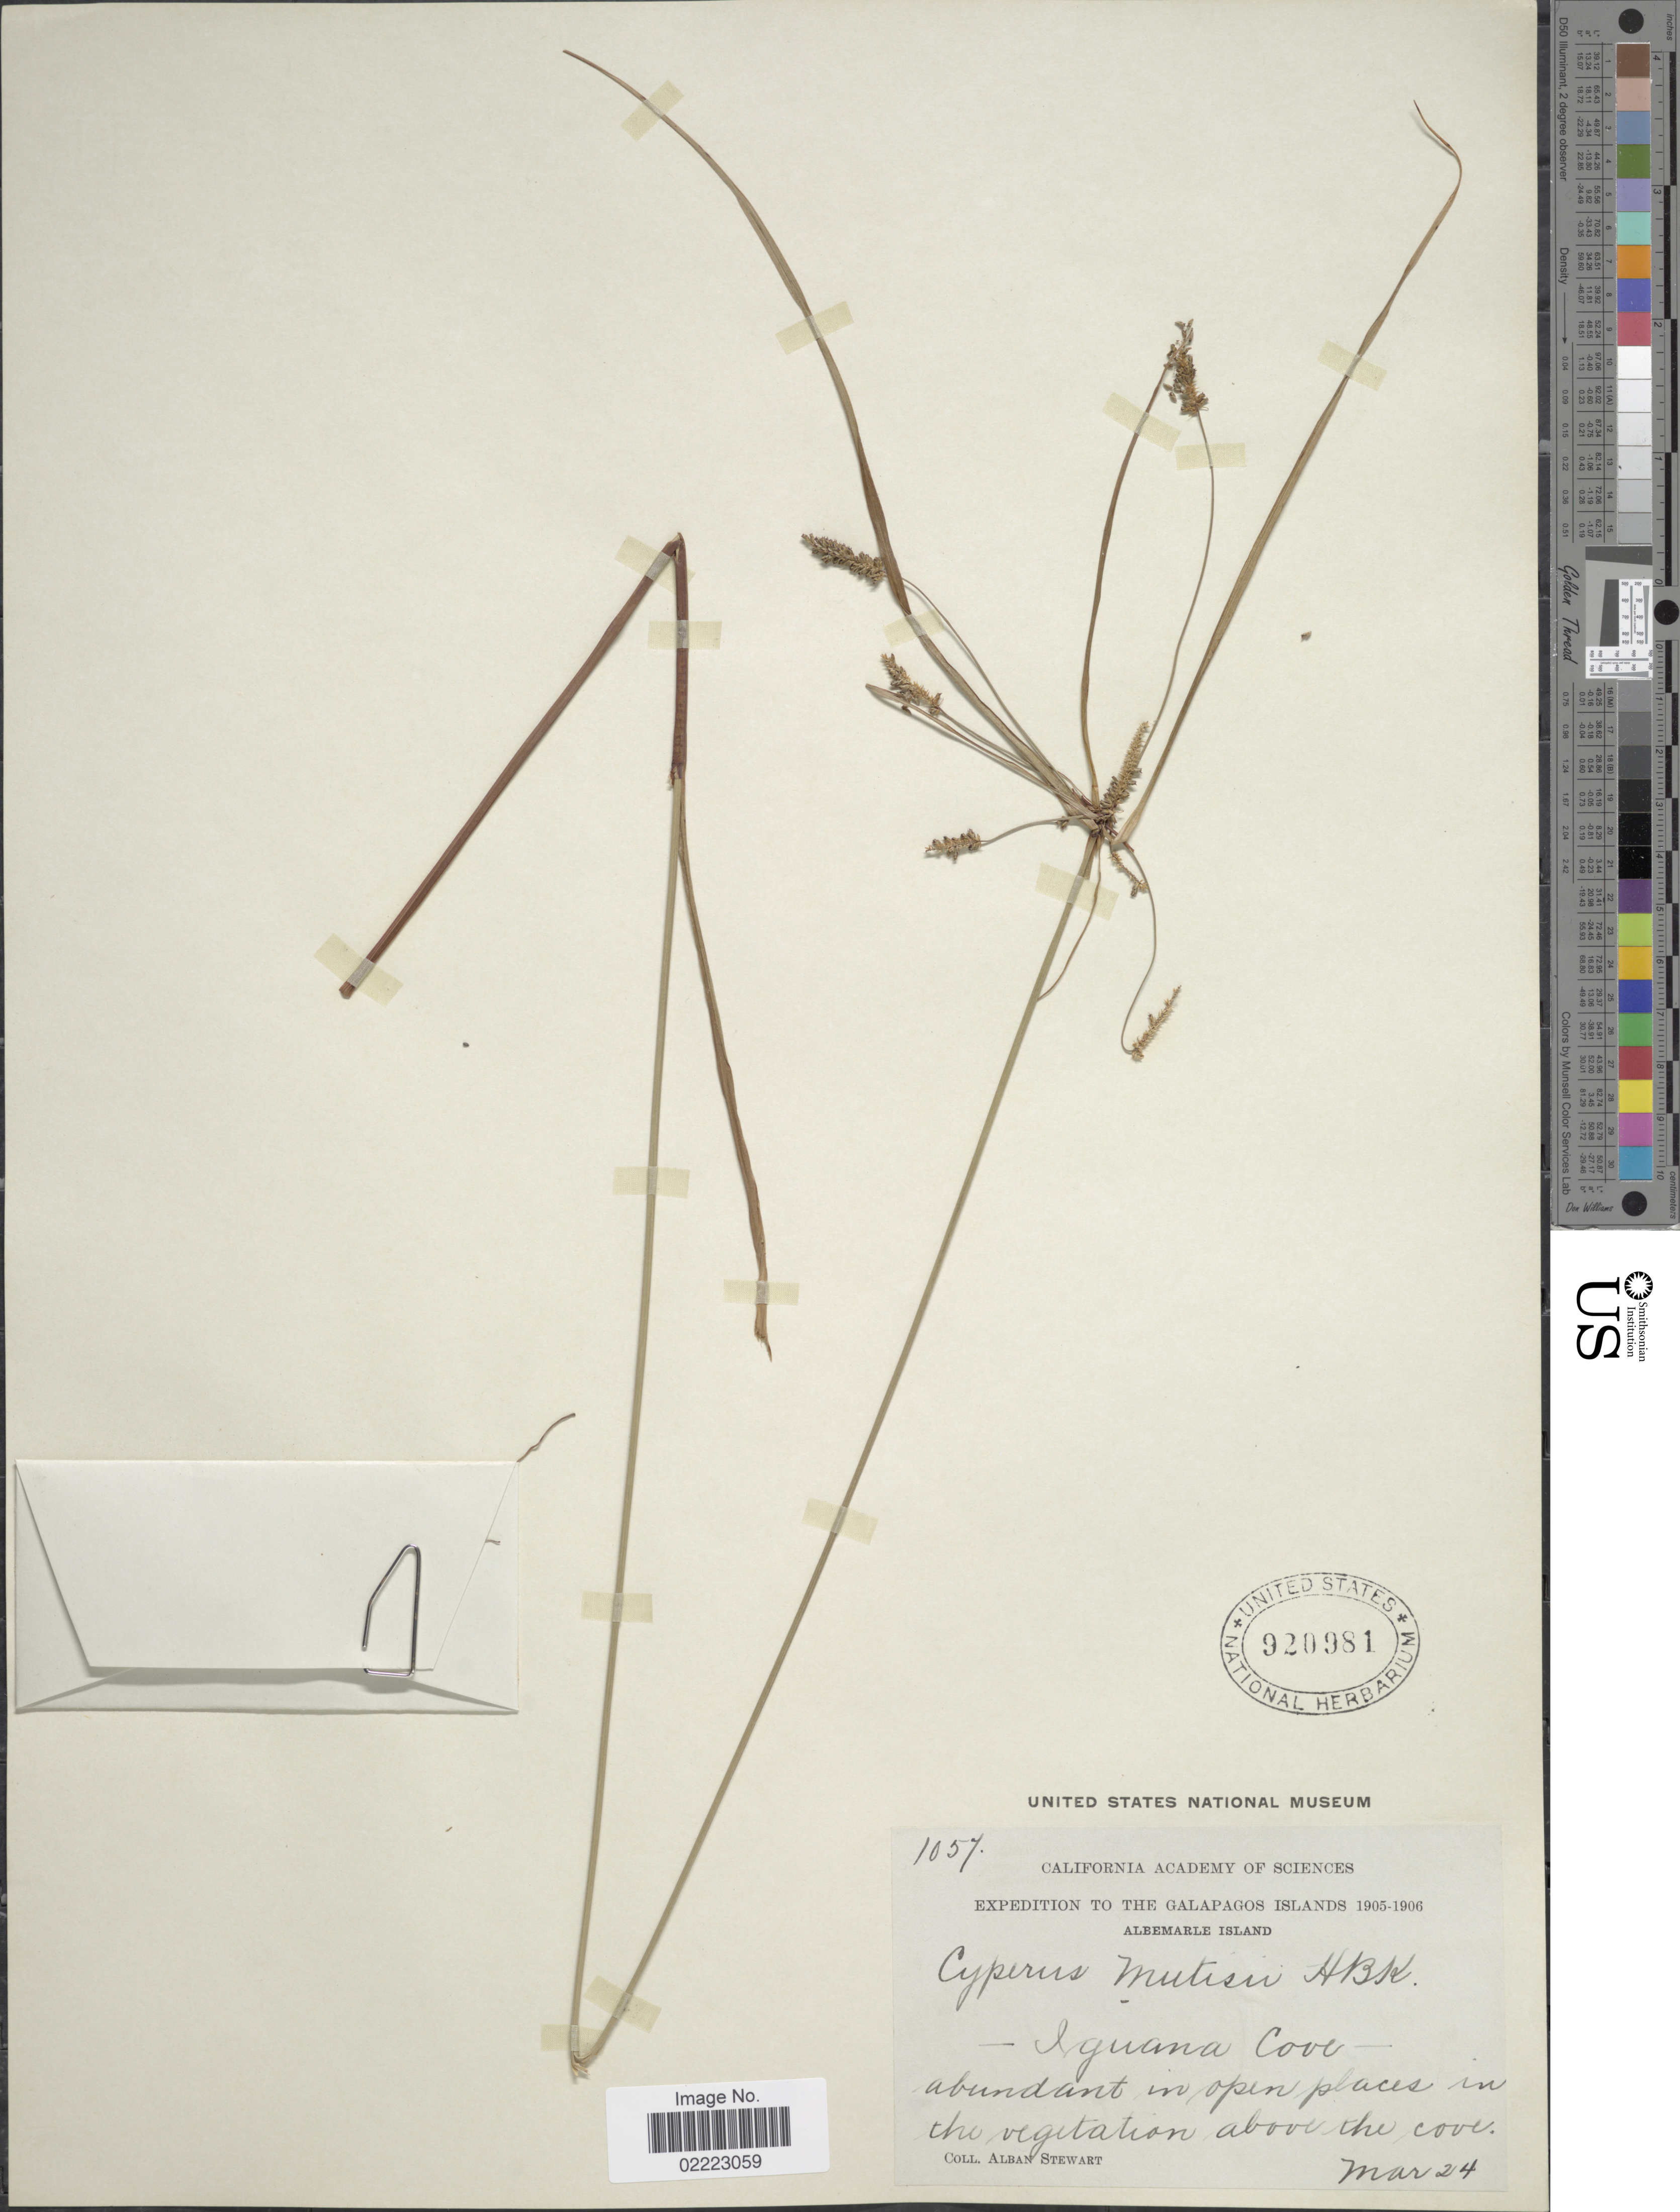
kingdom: Plantae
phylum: Tracheophyta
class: Liliopsida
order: Poales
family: Cyperaceae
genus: Cyperus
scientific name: Cyperus mutisii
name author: (Kunth) Andersson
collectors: A. Stewart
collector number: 1057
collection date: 1905-03-24/1906-03-24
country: Ecuador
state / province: Colón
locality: The Galapagos Islands, Albemarle Island - Iguana Cove - abundant in open places in the vegetation above the cove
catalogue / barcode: US 920981